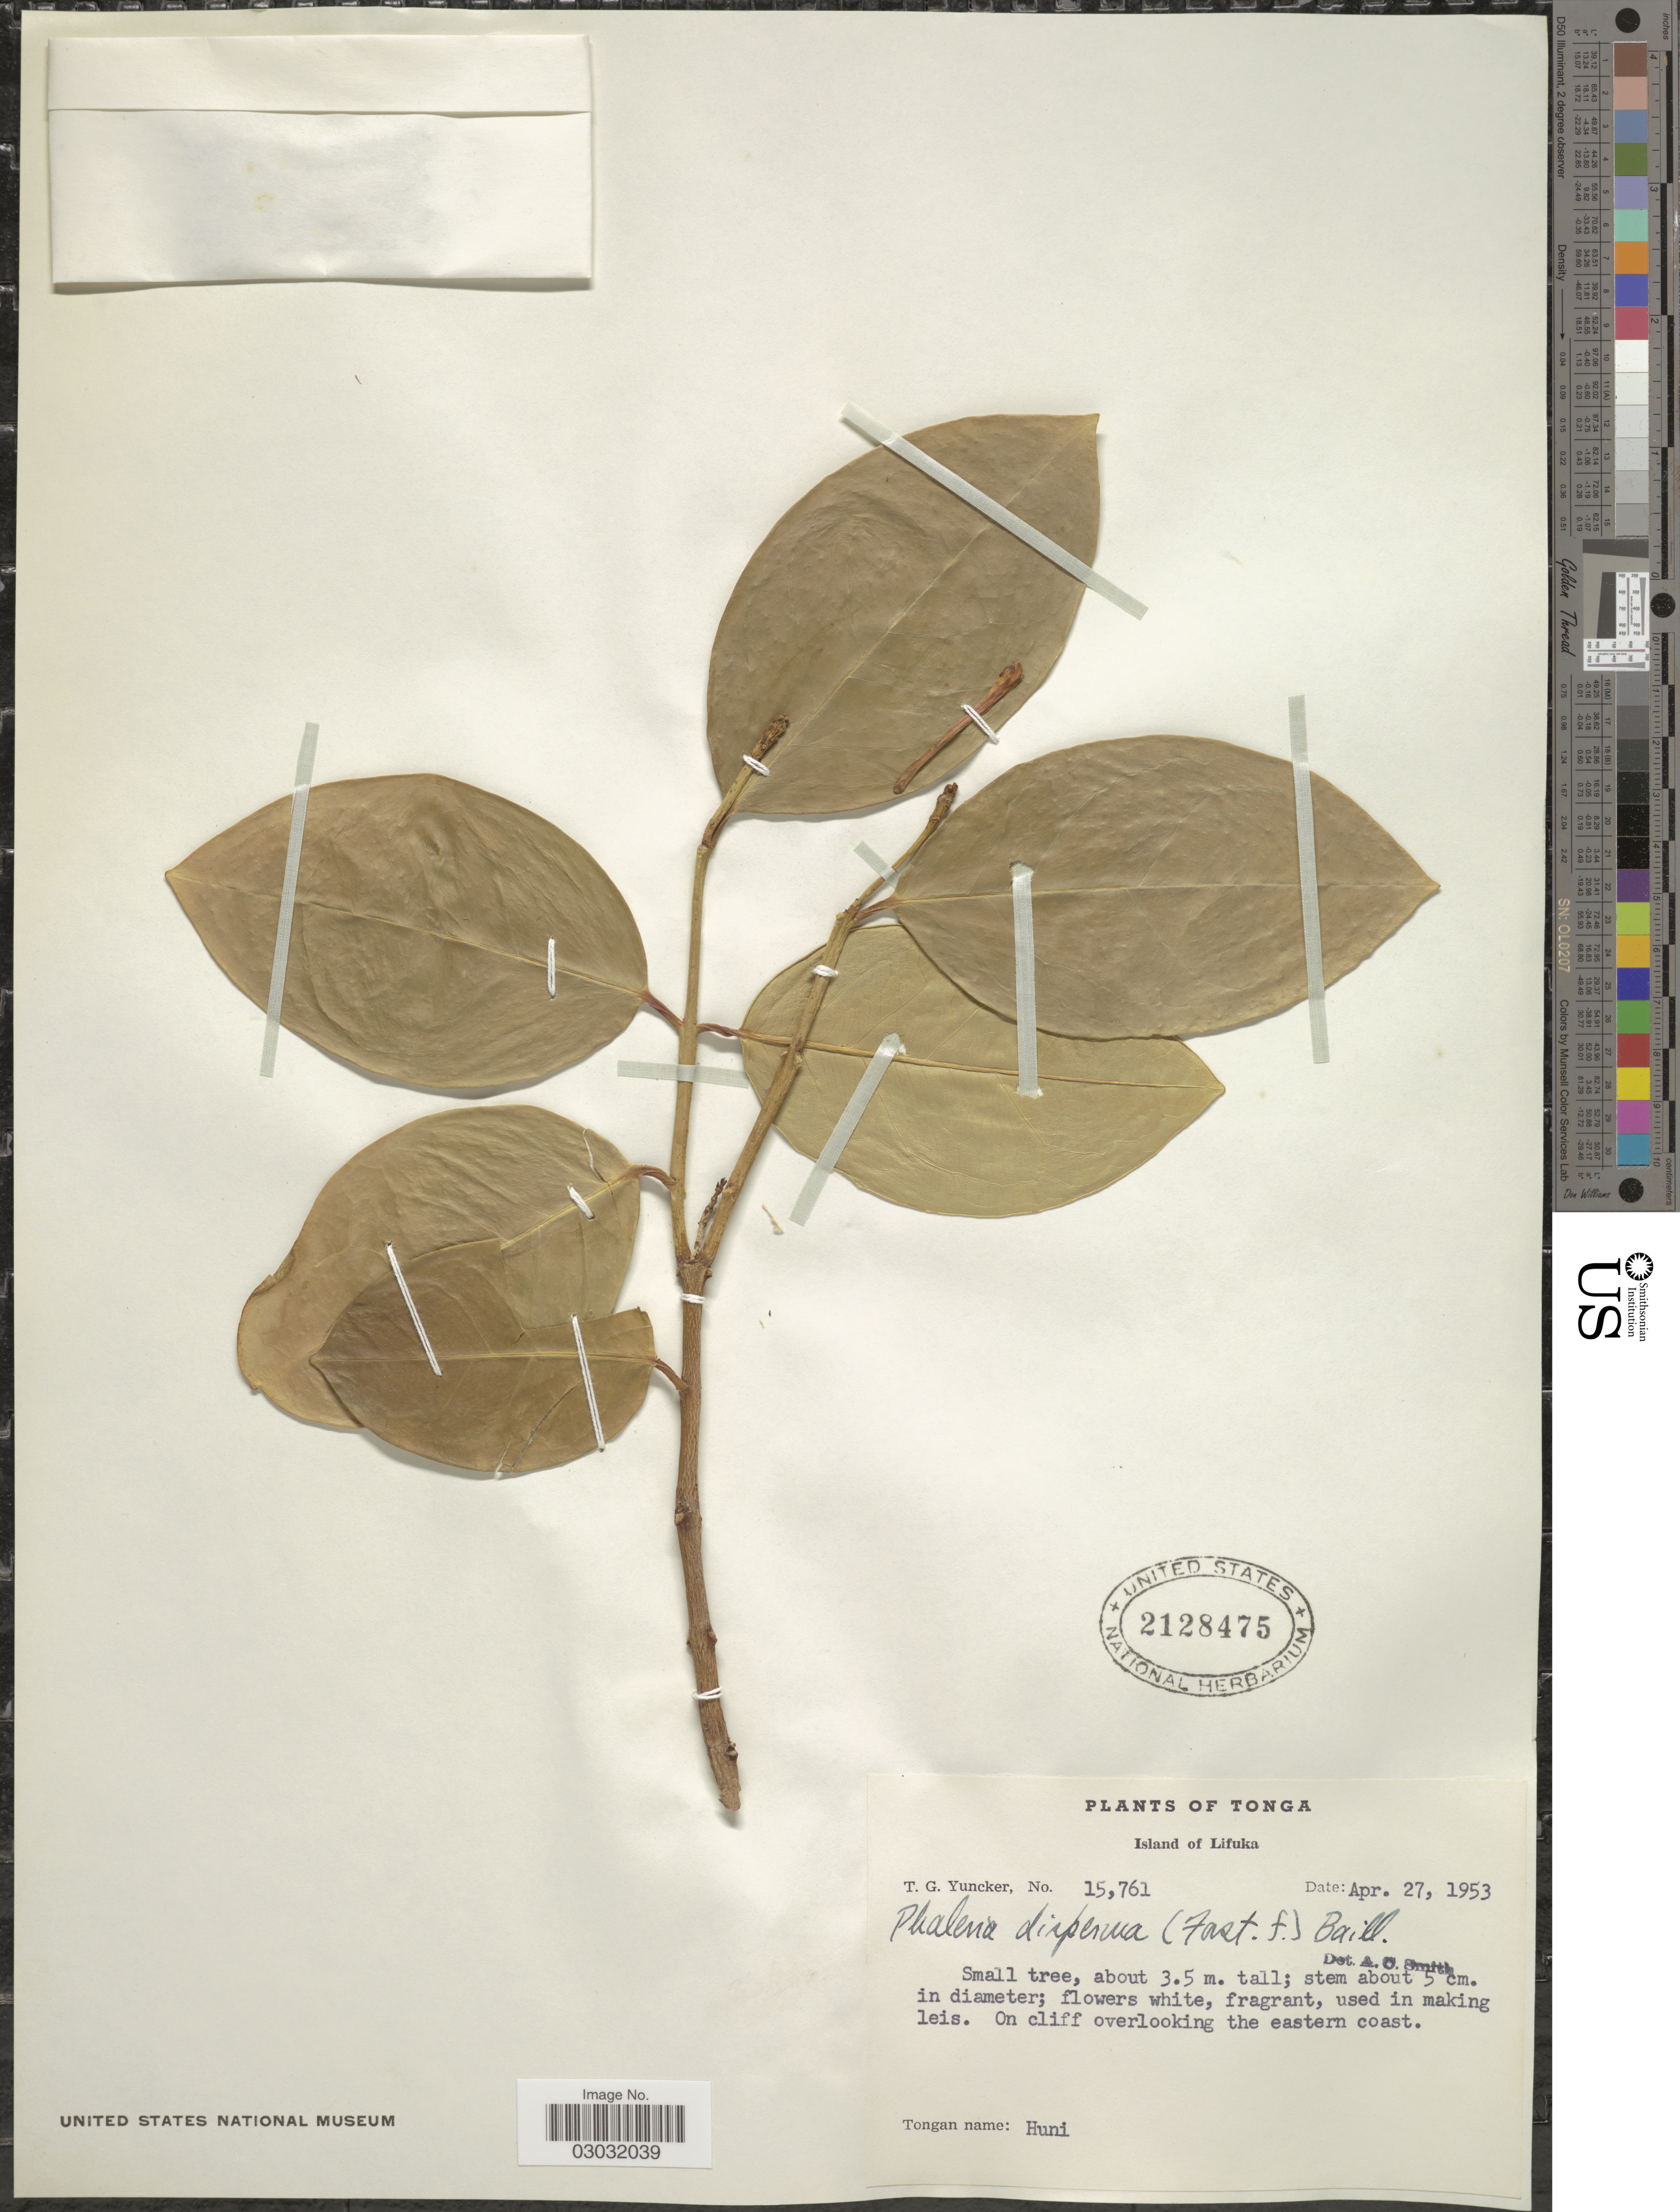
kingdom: Plantae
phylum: Tracheophyta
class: Magnoliopsida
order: Malvales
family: Thymelaeaceae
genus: Phaleria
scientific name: Phaleria disperma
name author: (G. Forst.) Baill.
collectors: T. G. Yuncker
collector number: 15761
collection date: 1953-04-27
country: Tonga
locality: Island of Lifuka, On cliff overlooking the eastern coast.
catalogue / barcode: US 2128475